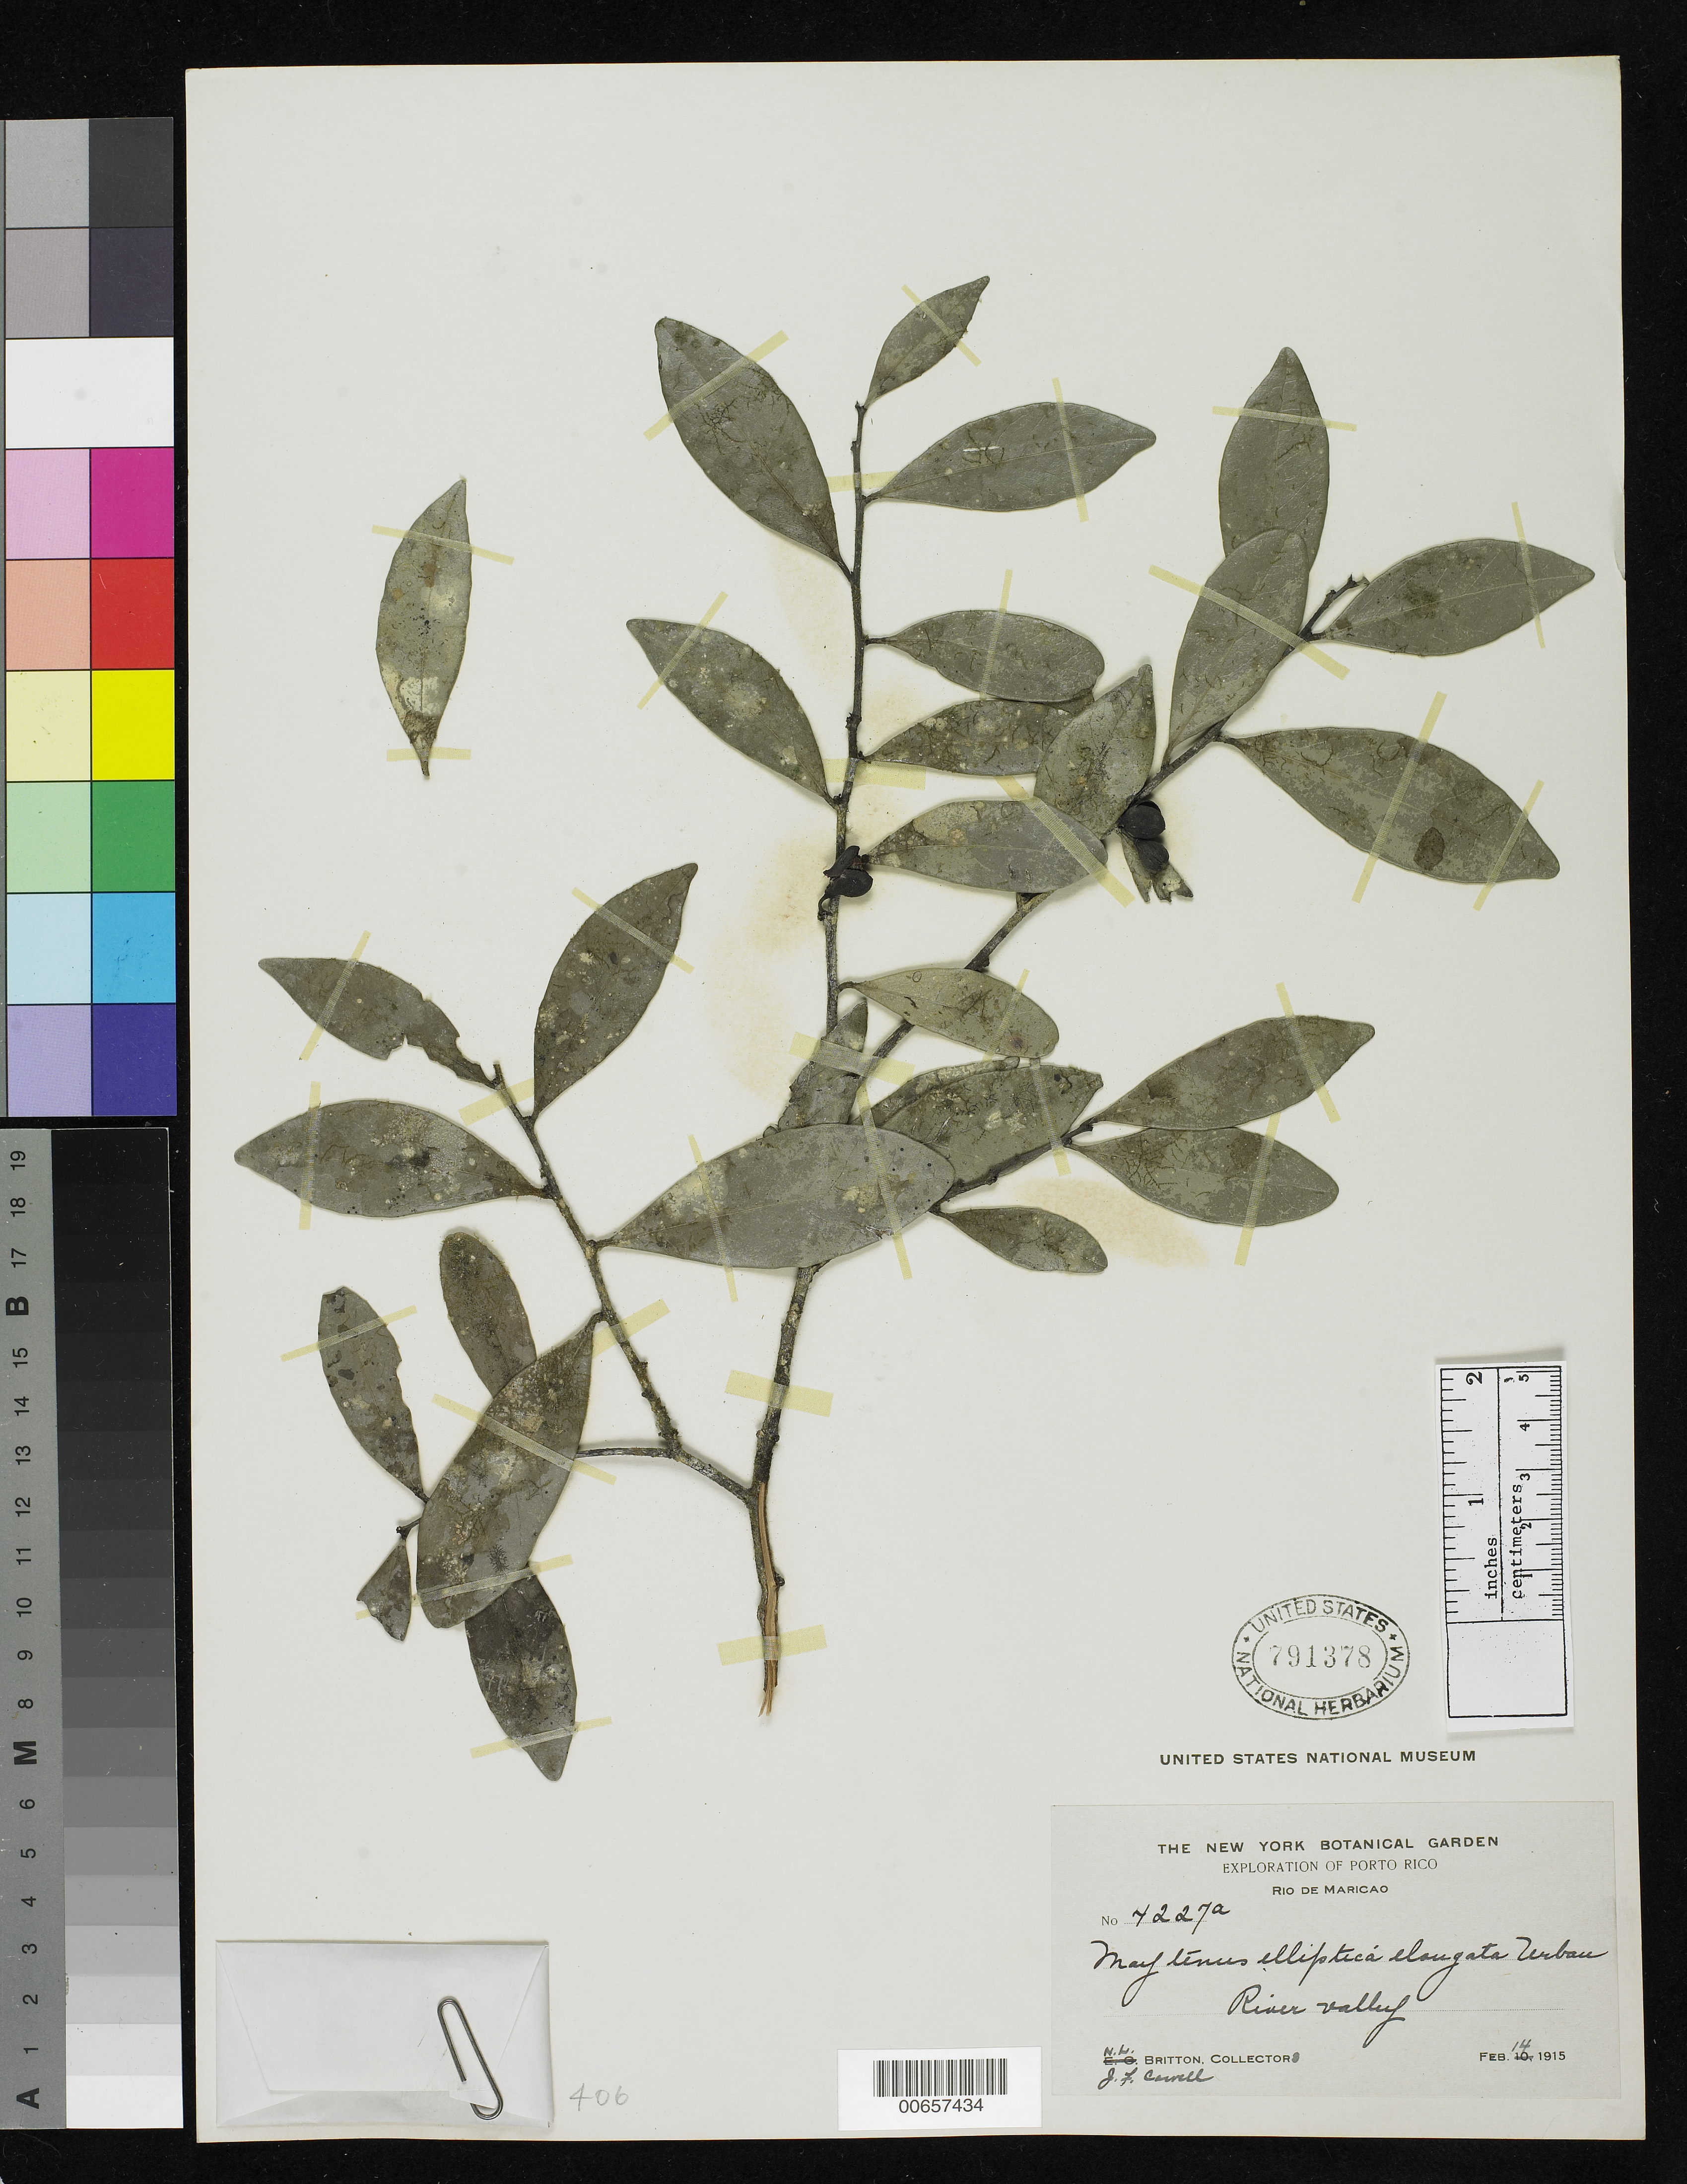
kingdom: Plantae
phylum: Tracheophyta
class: Magnoliopsida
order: Celastrales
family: Celastraceae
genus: Maytenus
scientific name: Maytenus elongata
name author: (Urb.) Britton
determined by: Acevedo-Rodríguez, P., (BOT), Smithsonian Institution - National Museum of Natural History (UNITED STATES)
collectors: N. Britton & J. F. Cowell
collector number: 4227a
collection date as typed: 14 Feb 1915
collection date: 1915-02-14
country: Puerto Rico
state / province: Maricao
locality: Río Maricao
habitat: River valley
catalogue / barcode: US 791378